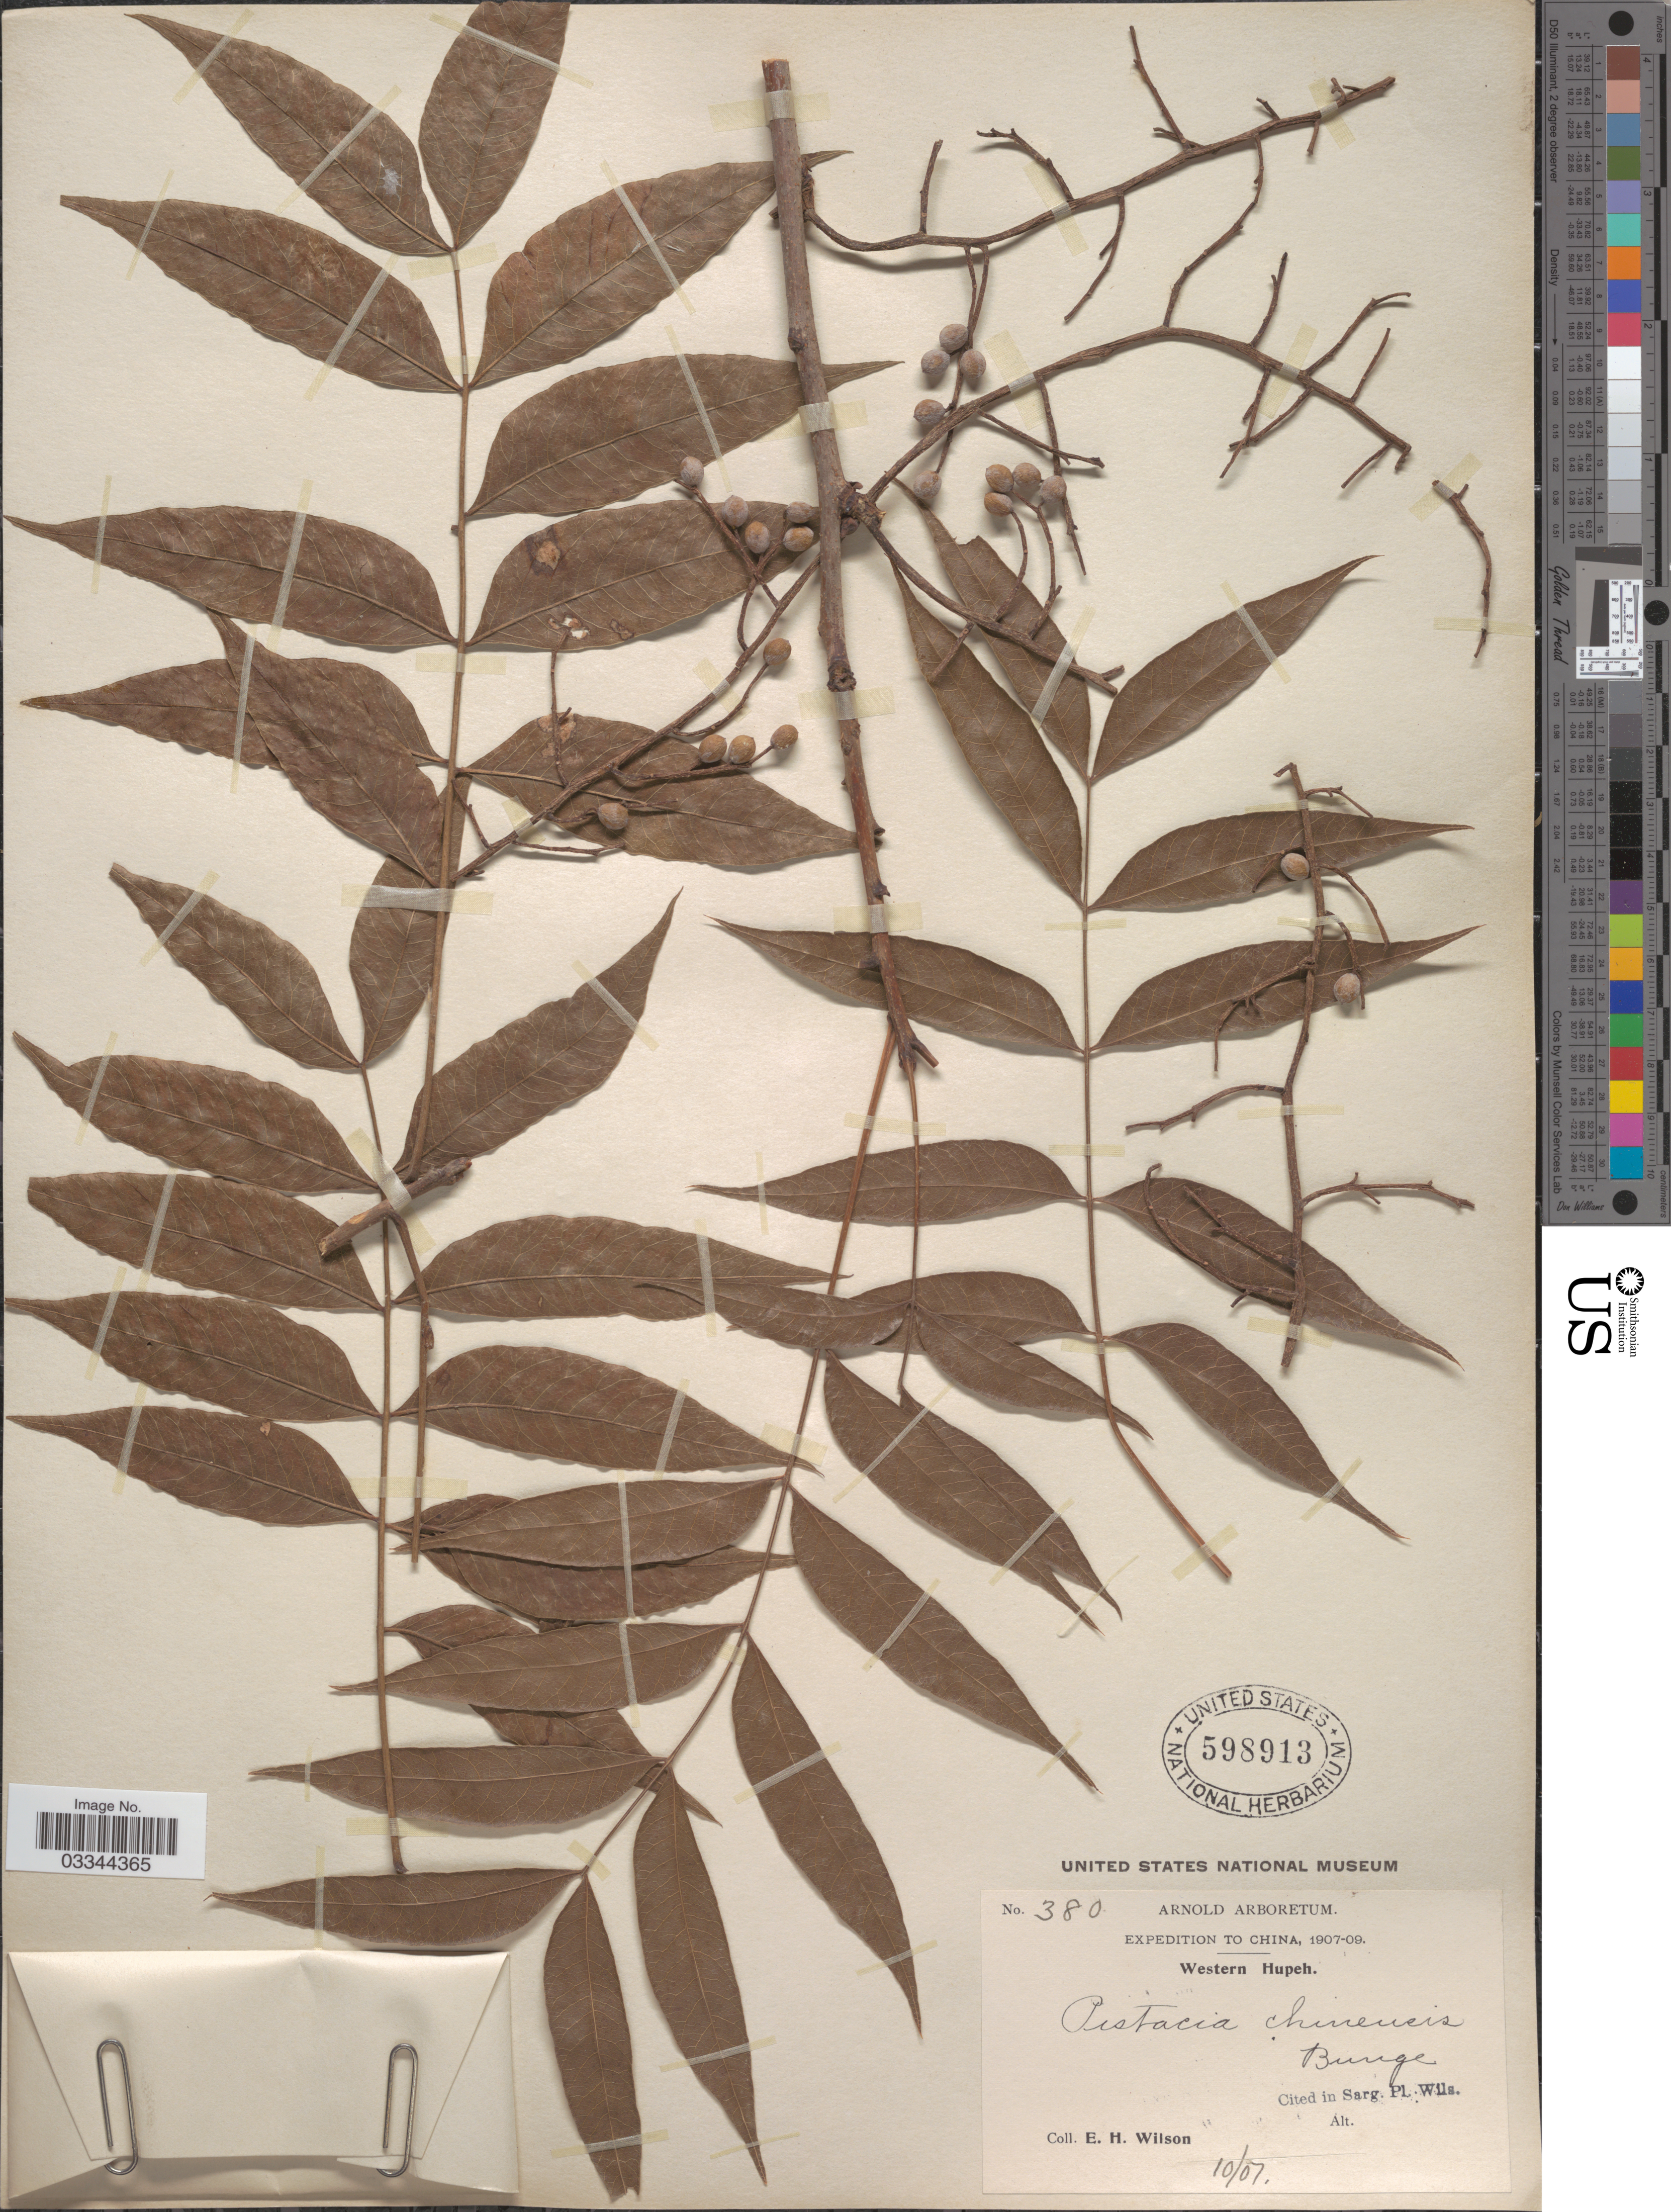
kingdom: Plantae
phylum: Tracheophyta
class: Magnoliopsida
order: Sapindales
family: Anacardiaceae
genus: Pistacia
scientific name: Pistacia chinensis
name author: Bunge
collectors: E. Wilson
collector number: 380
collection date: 1907-10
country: China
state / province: Hubei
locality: Western Hupeh.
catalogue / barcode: US 598913